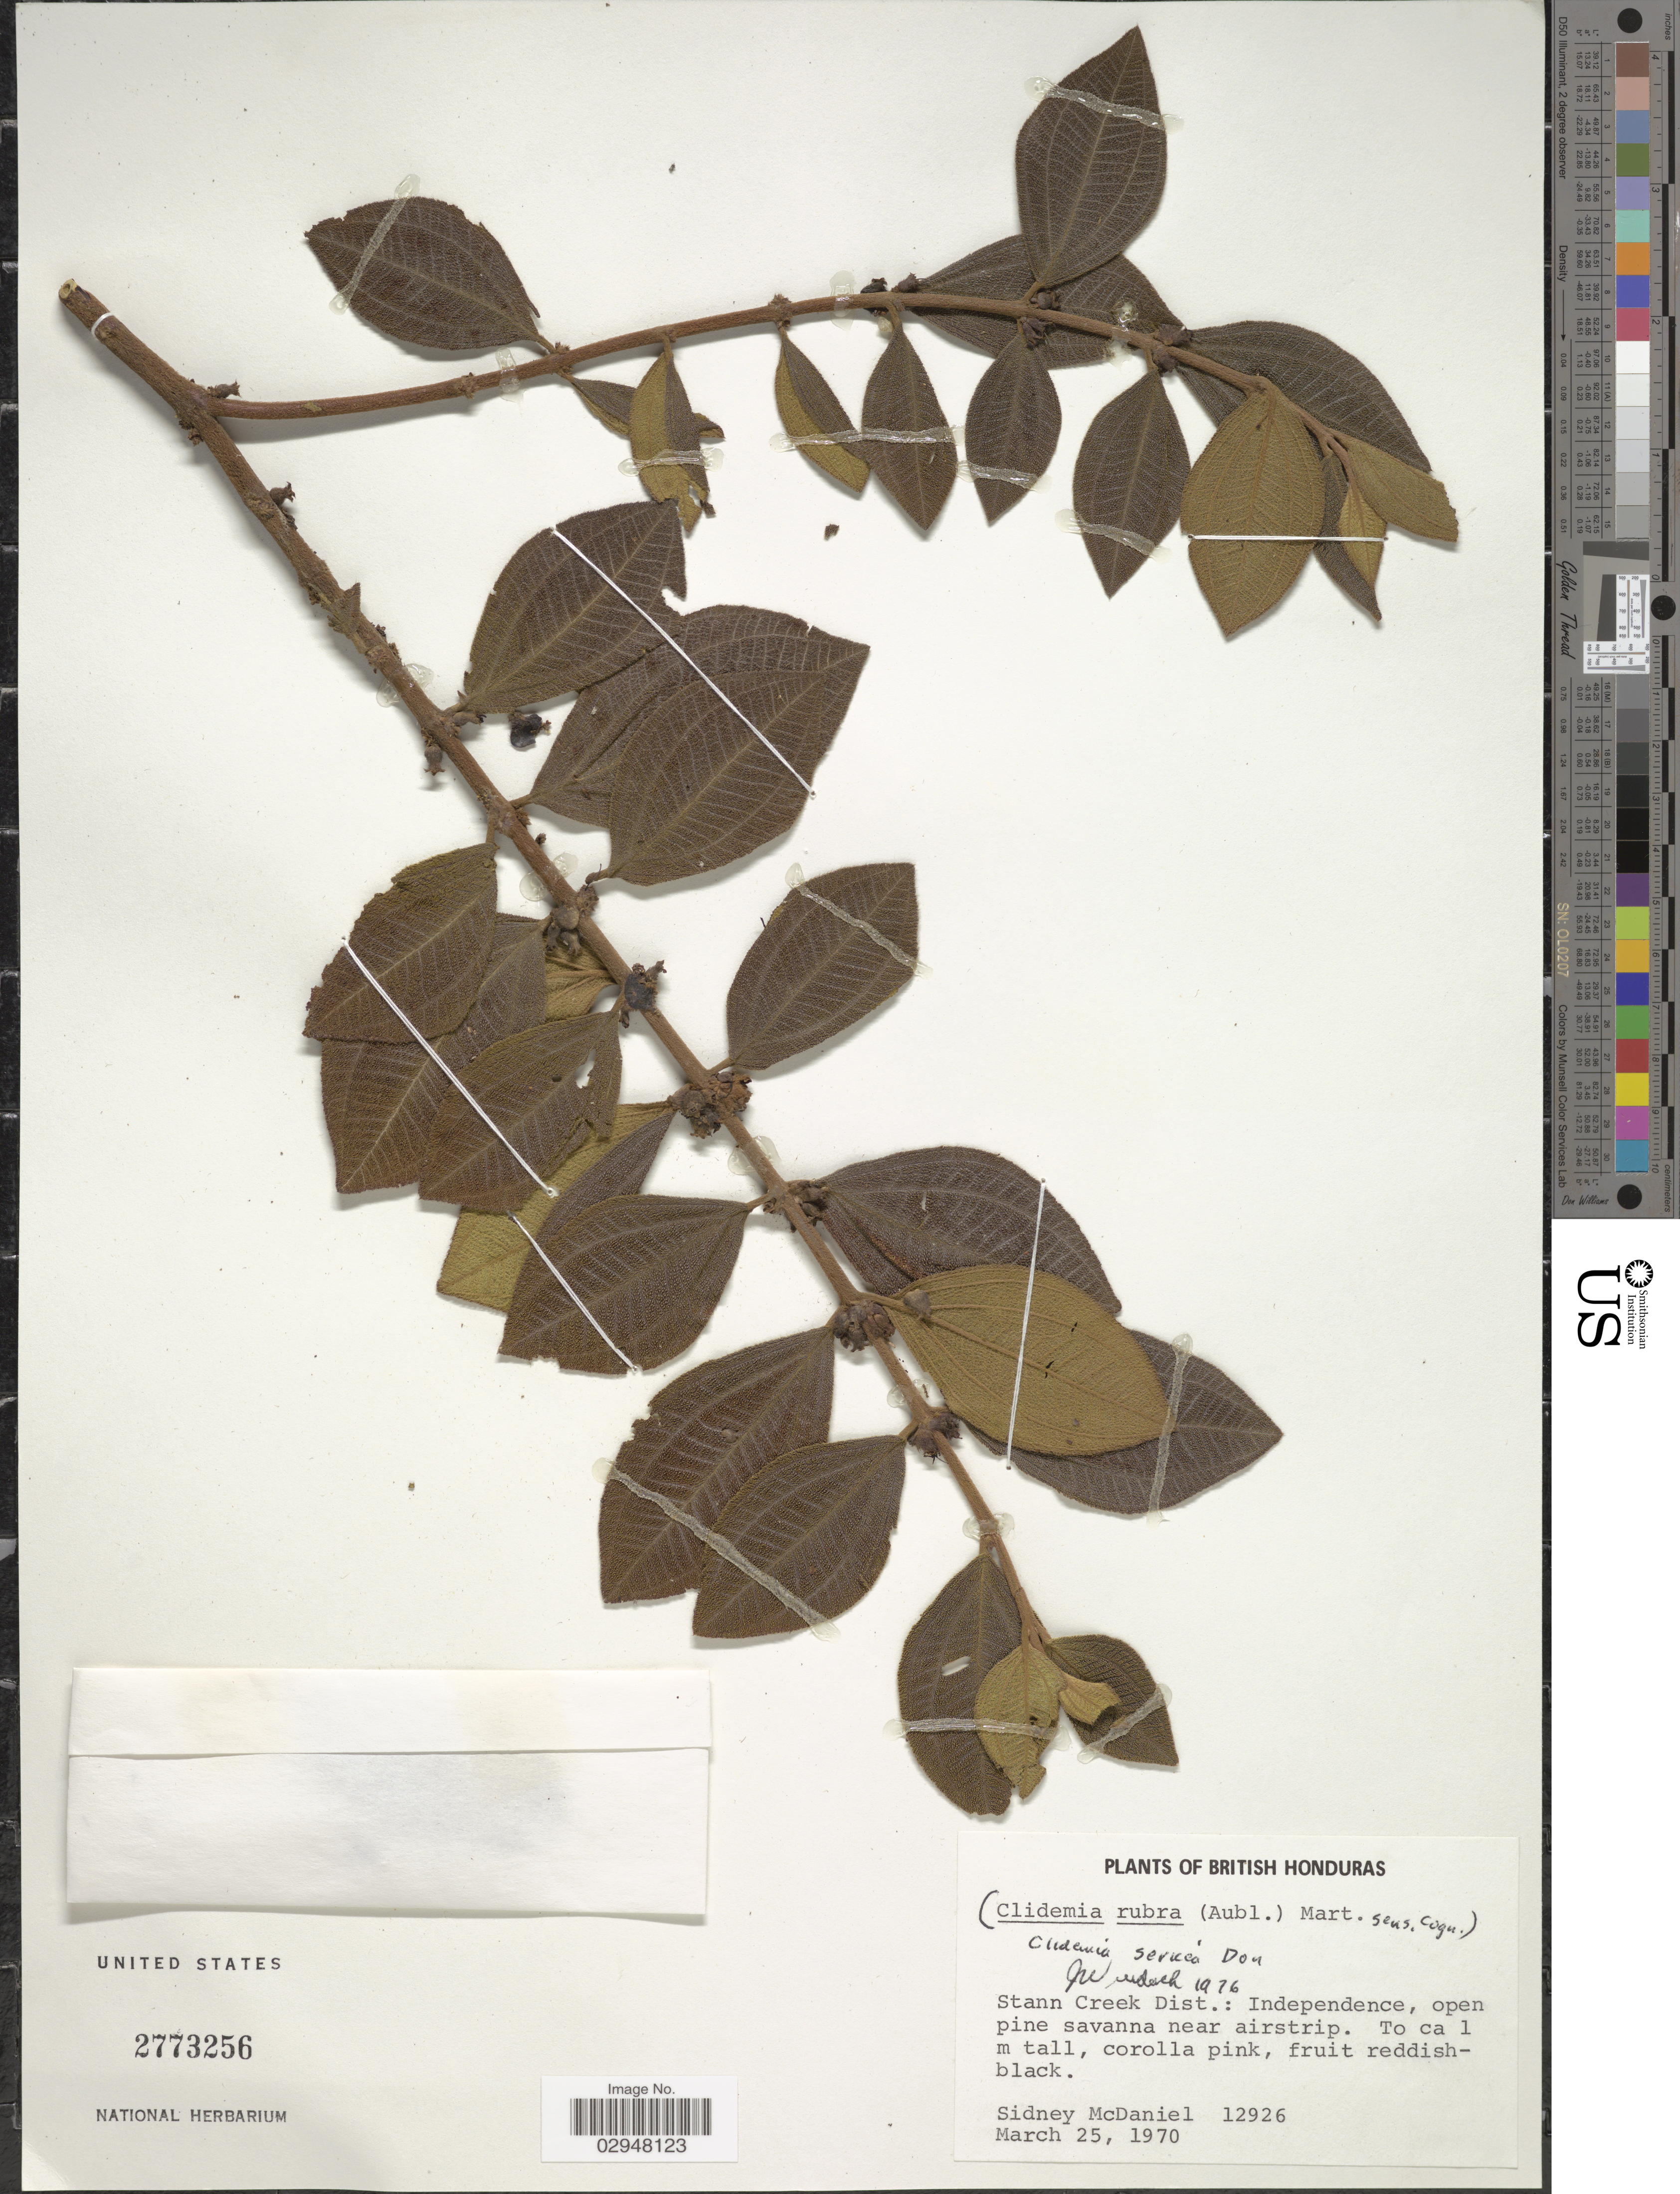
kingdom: Plantae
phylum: Tracheophyta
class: Magnoliopsida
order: Myrtales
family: Melastomataceae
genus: Clidemia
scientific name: Clidemia rubra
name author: (Aubl.) Mart.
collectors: S. McDaniel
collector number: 12926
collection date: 1970-03-25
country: Belize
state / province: Stann Creek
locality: British Honduras. Stann Creek Dist.: Independence, open pine savanna near airstrip.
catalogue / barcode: US 2773256